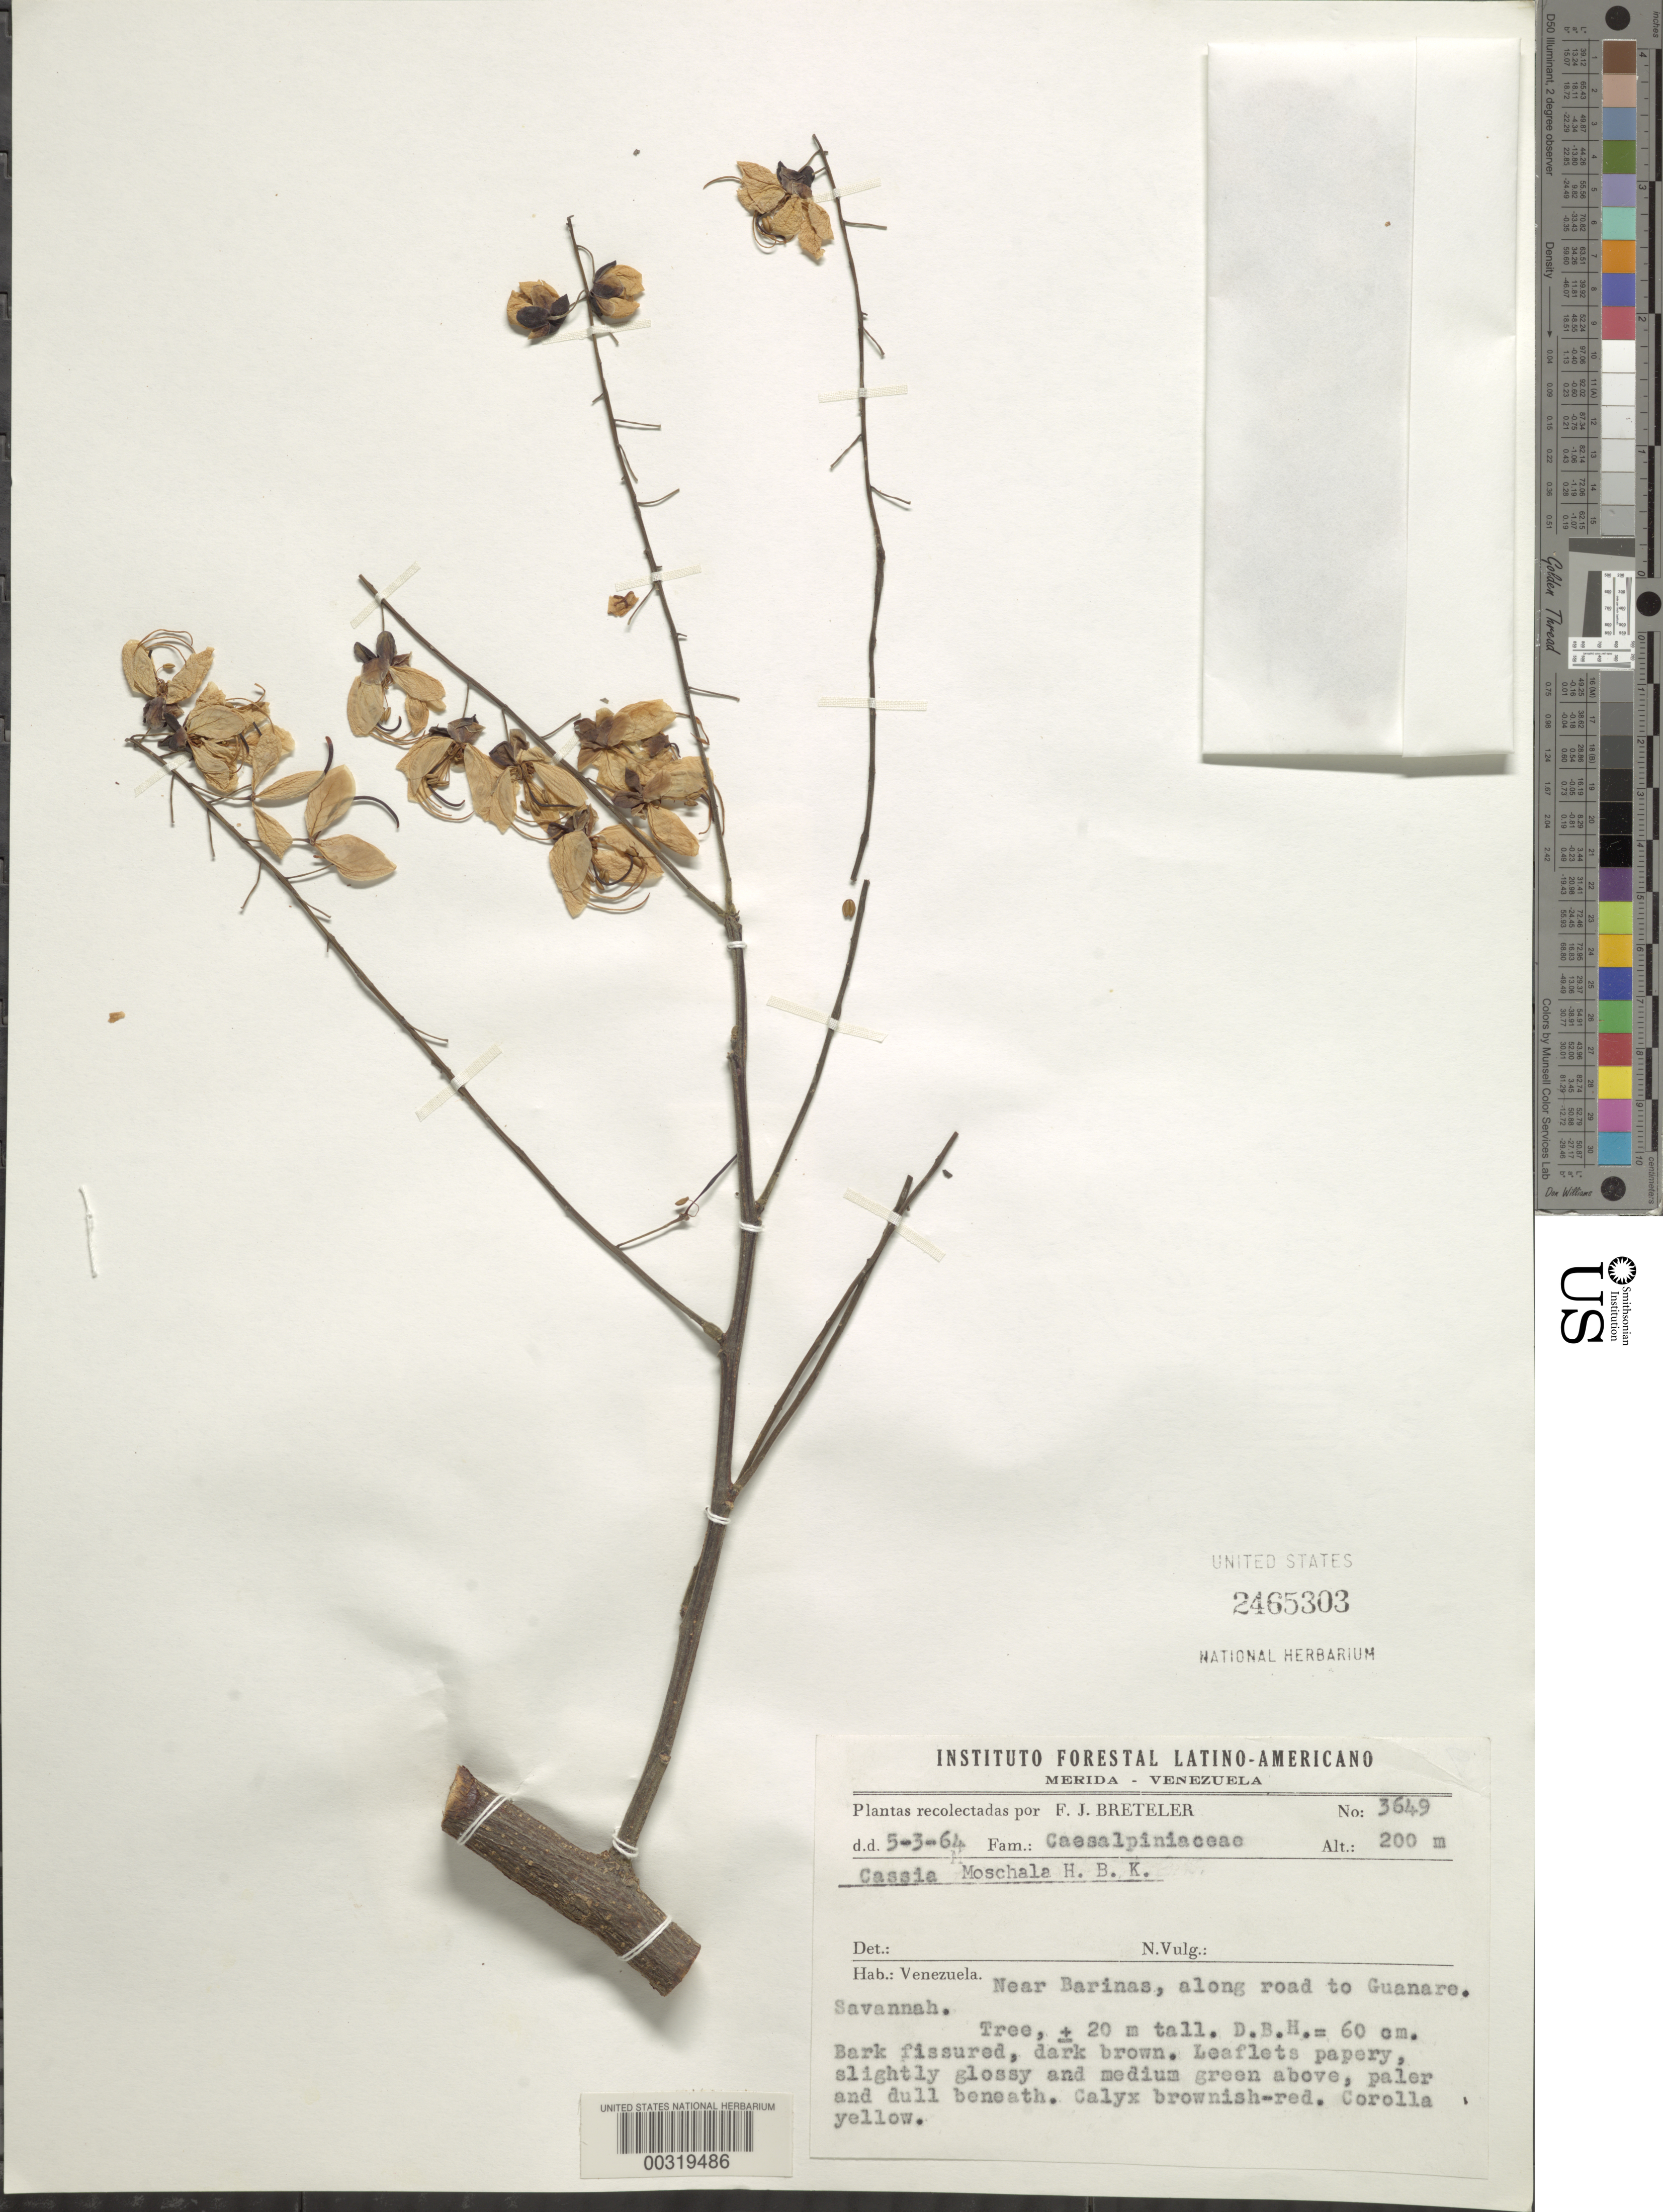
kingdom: Plantae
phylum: Tracheophyta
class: Magnoliopsida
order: Fabales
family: Fabaceae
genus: Cassia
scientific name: Cassia moschata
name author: Kunth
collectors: F. J. Breteler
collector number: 3649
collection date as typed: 05 Mar 1964 or 03 May 1964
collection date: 1964-03-05 or 1964-05-03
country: Venezuela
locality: Near barinas, along road to guanare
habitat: Savanna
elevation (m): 200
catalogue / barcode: US 2465303